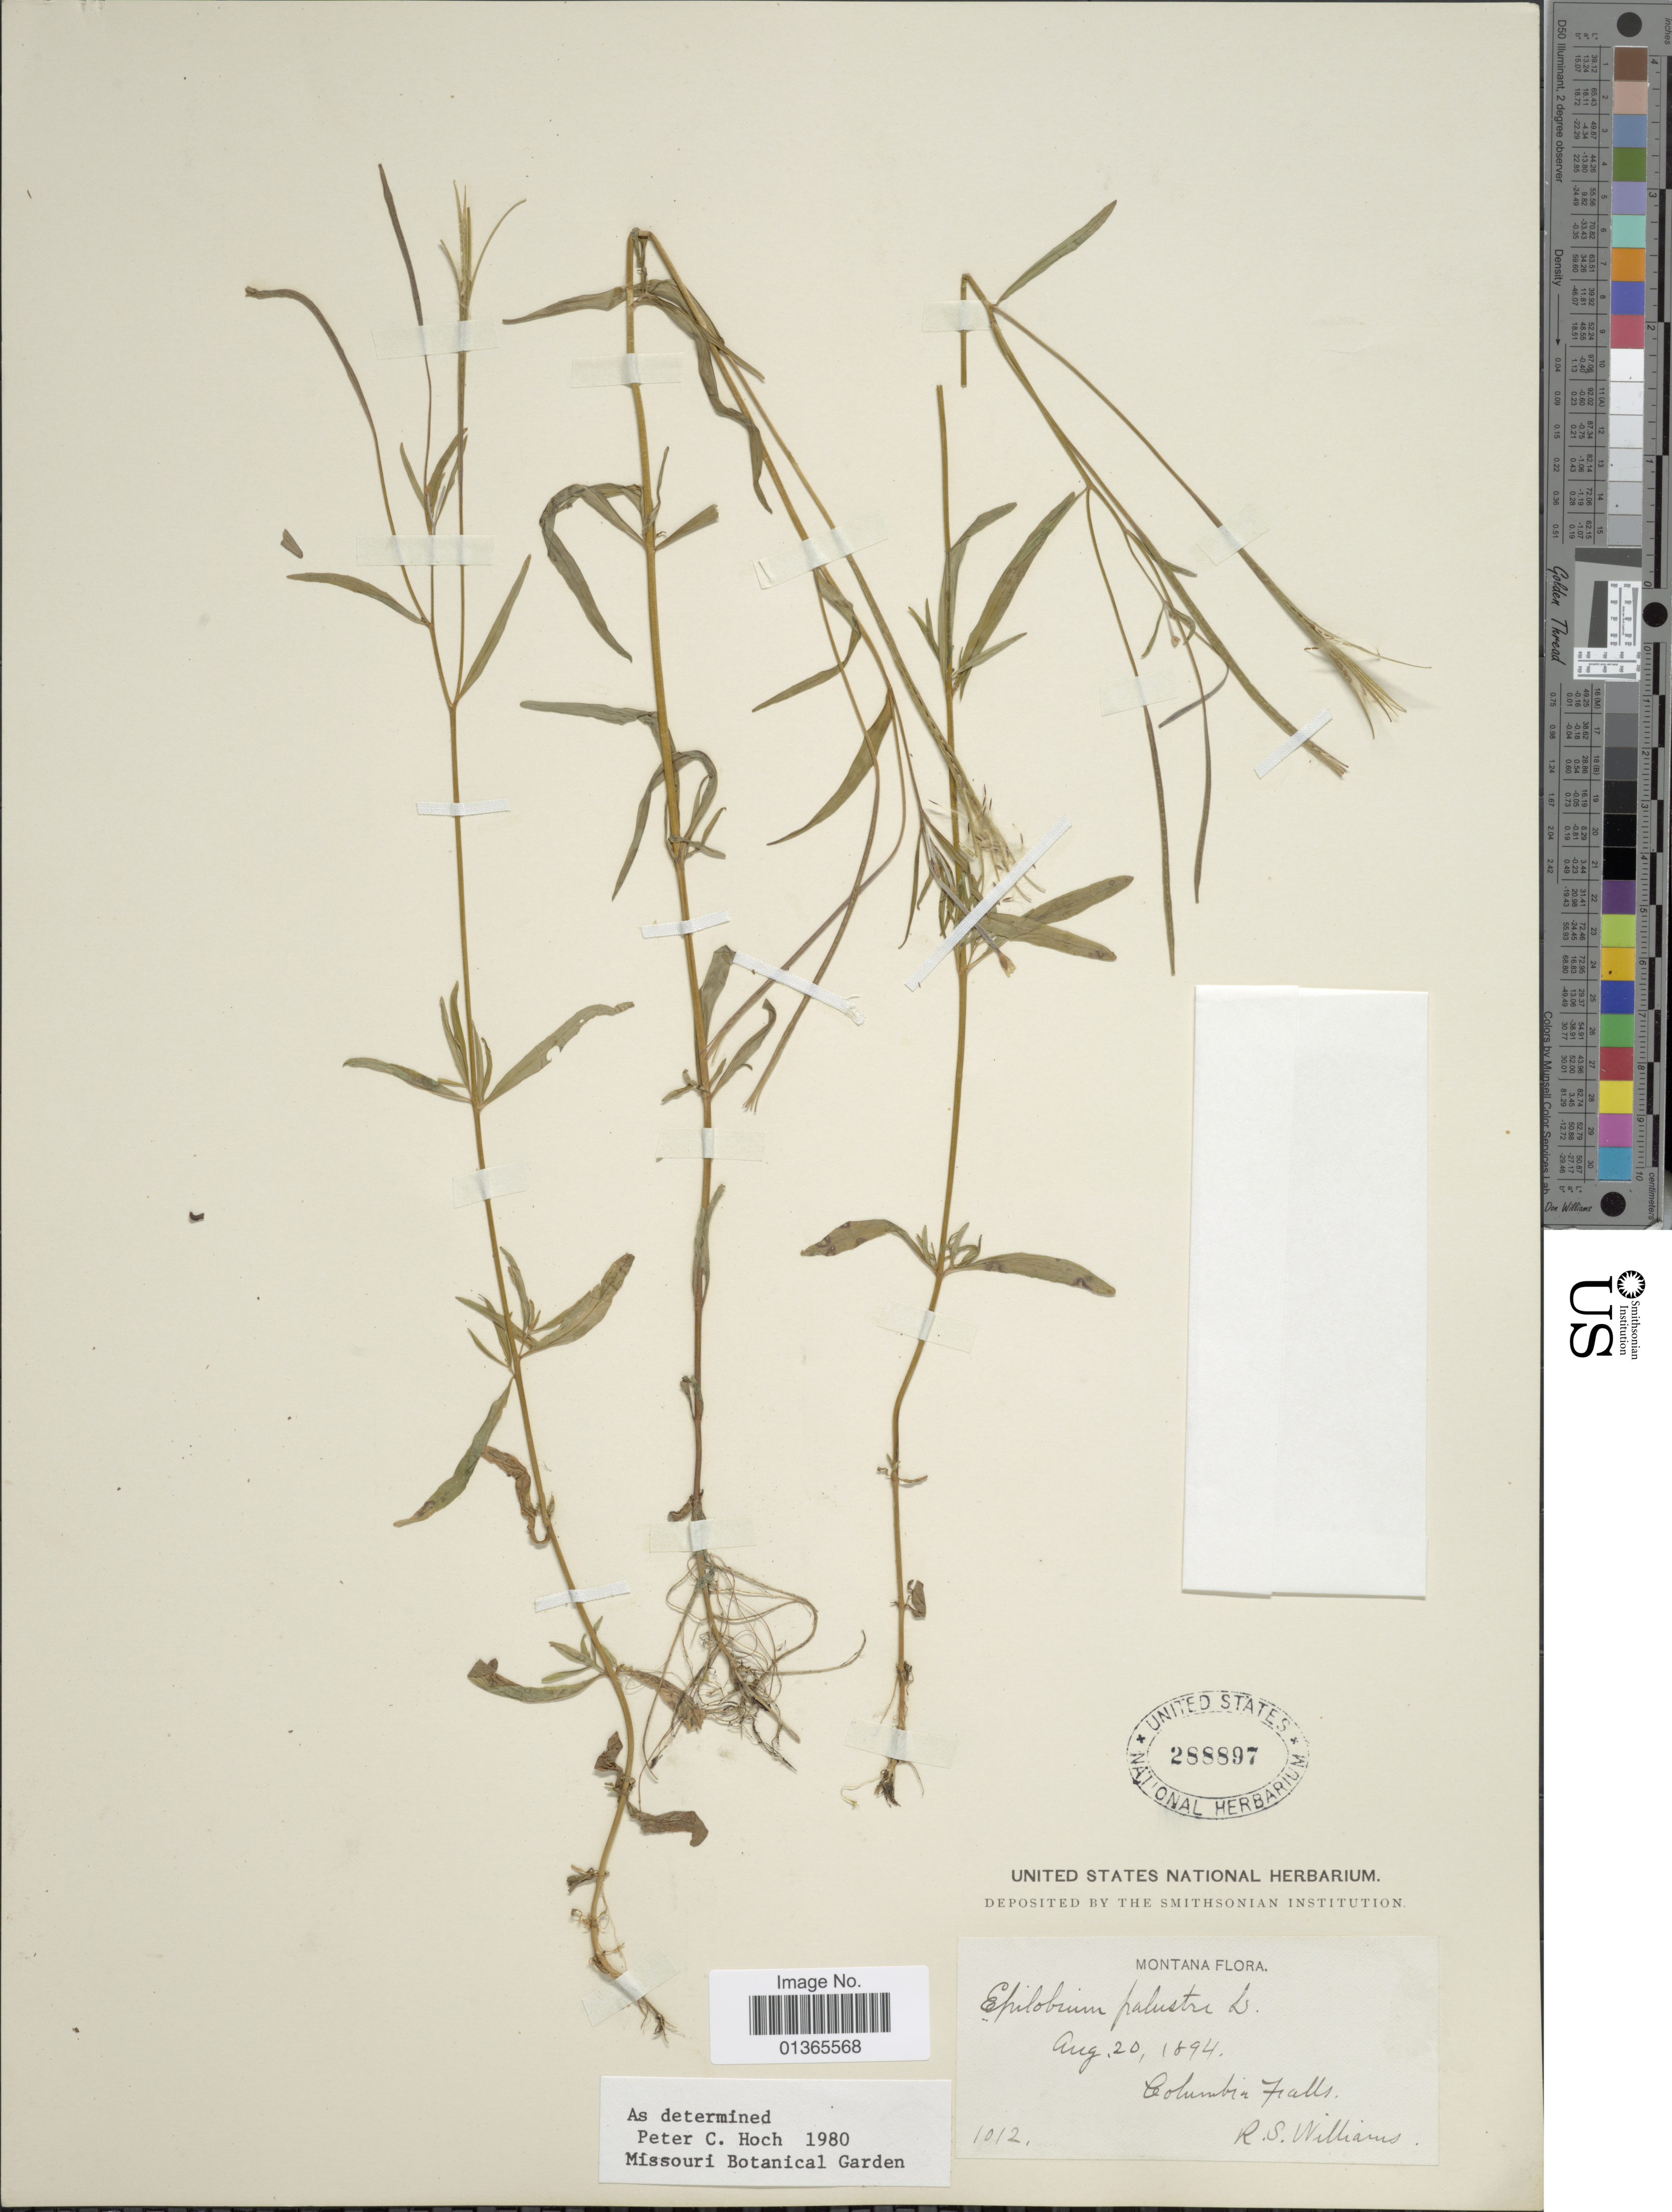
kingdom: Plantae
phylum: Tracheophyta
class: Magnoliopsida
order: Myrtales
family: Onagraceae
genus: Epilobium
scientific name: Epilobium palustre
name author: L.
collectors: R. S. Williams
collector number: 1012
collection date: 1894-08-20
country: United States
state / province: Montana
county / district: Flathead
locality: Columbia Falls.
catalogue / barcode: US 288897